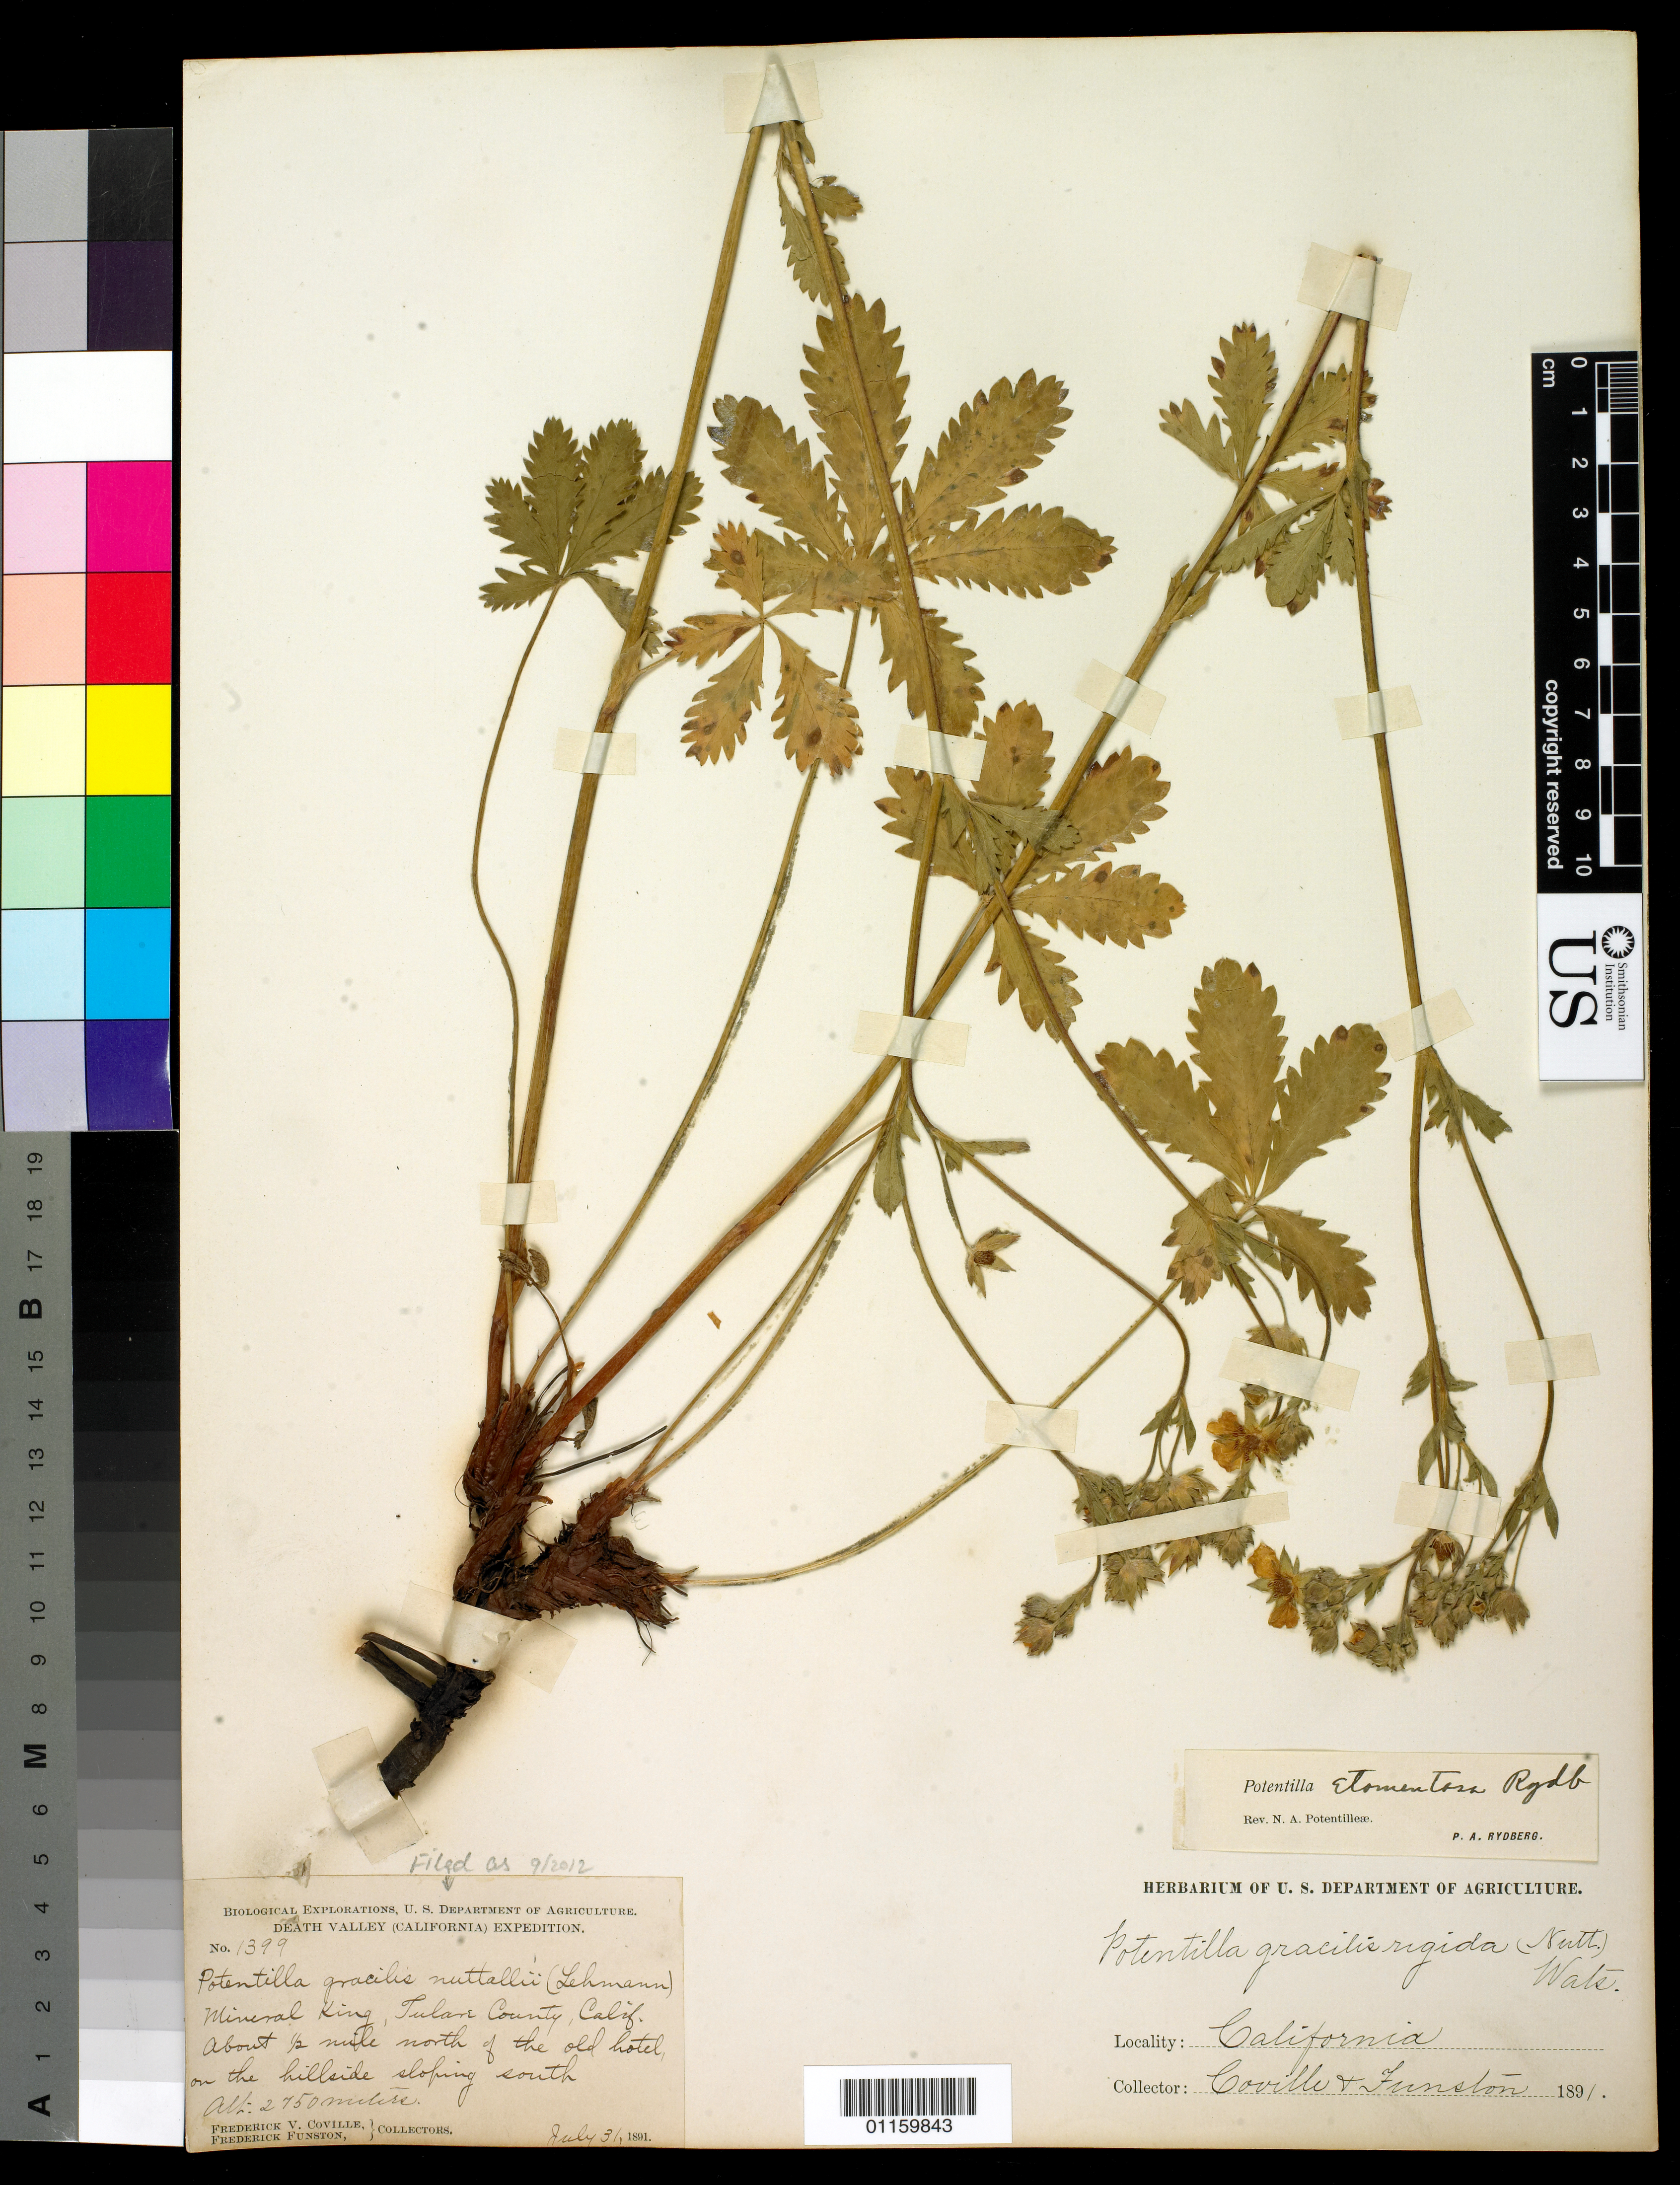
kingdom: Plantae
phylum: Tracheophyta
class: Magnoliopsida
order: Rosales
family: Rosaceae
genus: Potentilla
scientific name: Potentilla gracilis var. fastigiata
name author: (Nutt.) S. Watson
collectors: F. V. Coville & F. Funston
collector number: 1399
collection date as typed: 31 Jul 1891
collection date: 1891-07-31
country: United States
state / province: California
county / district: Tulare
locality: Minearl King, about 1/2 mile north of the old hotel, on the hillside sloping south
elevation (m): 2750